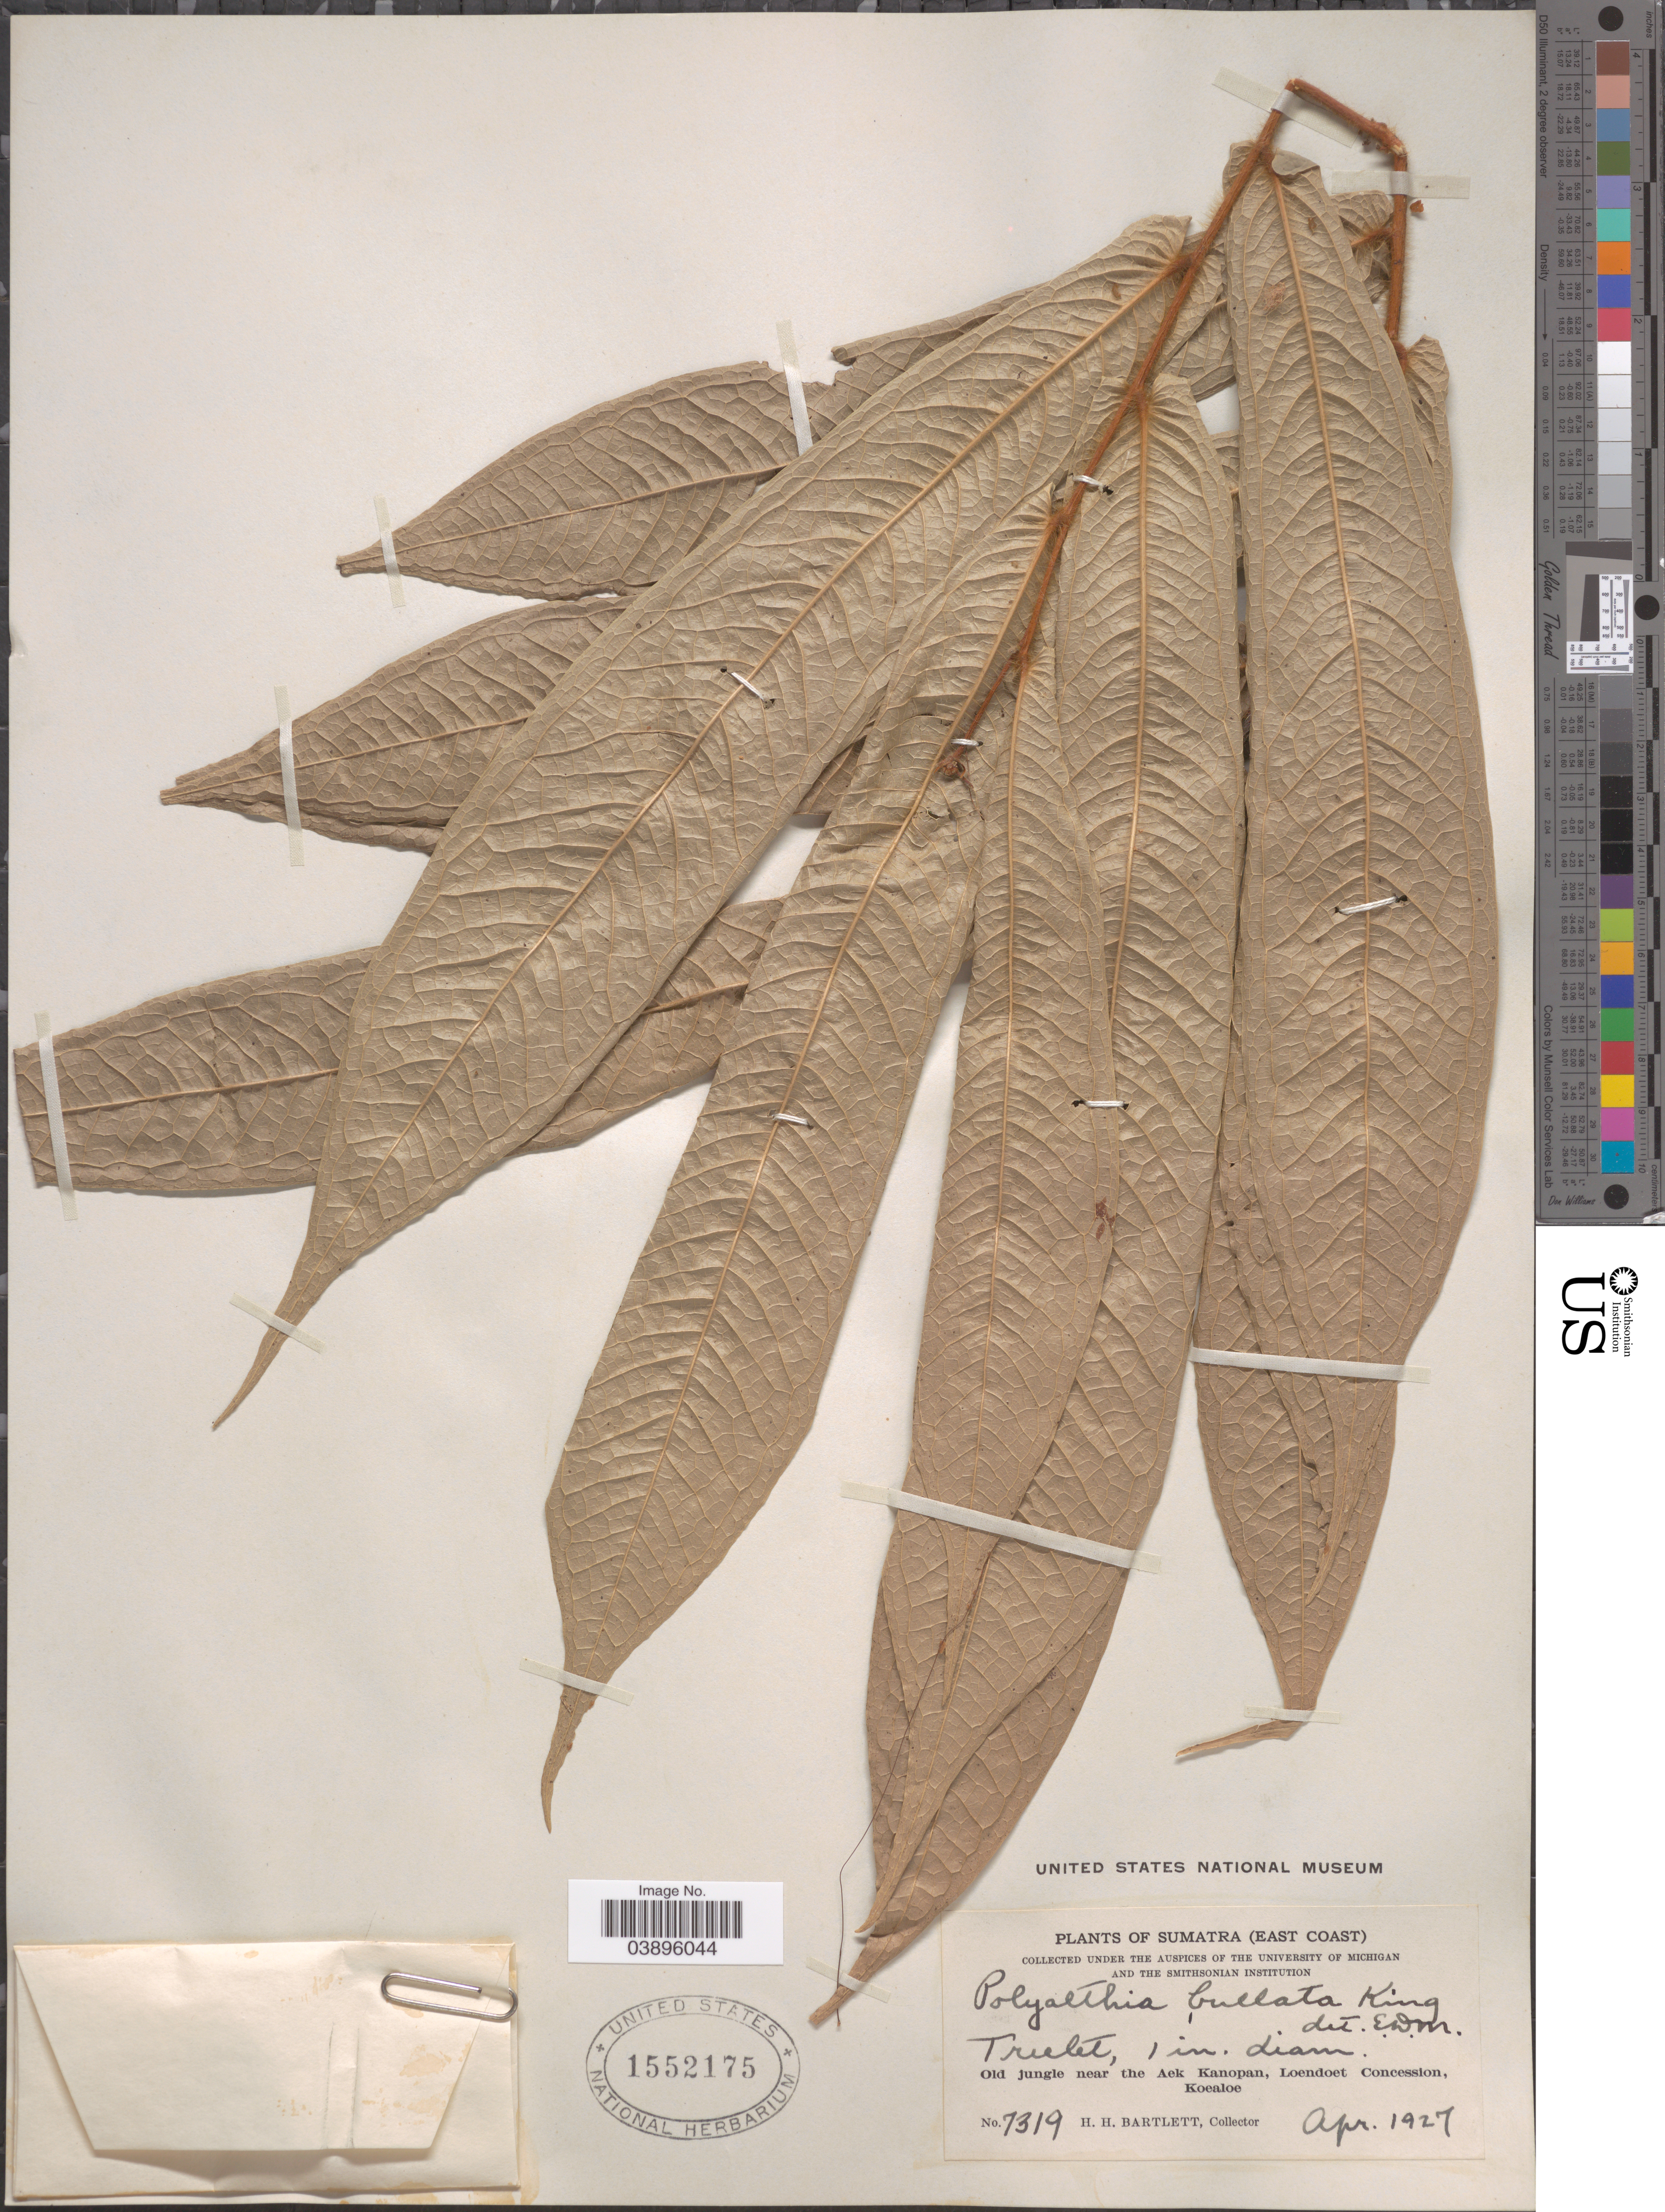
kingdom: Plantae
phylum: Tracheophyta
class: Magnoliopsida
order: Magnoliales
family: Annonaceae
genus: Polyalthia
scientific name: Polyalthia bullata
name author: King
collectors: H. H. Bartlett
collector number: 7319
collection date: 1927-04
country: Indonesia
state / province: Sumatra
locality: (East Coast). Old jungle near the Aek Kanopan, Loendoet Concession, Koealoe.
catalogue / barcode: US 1552175